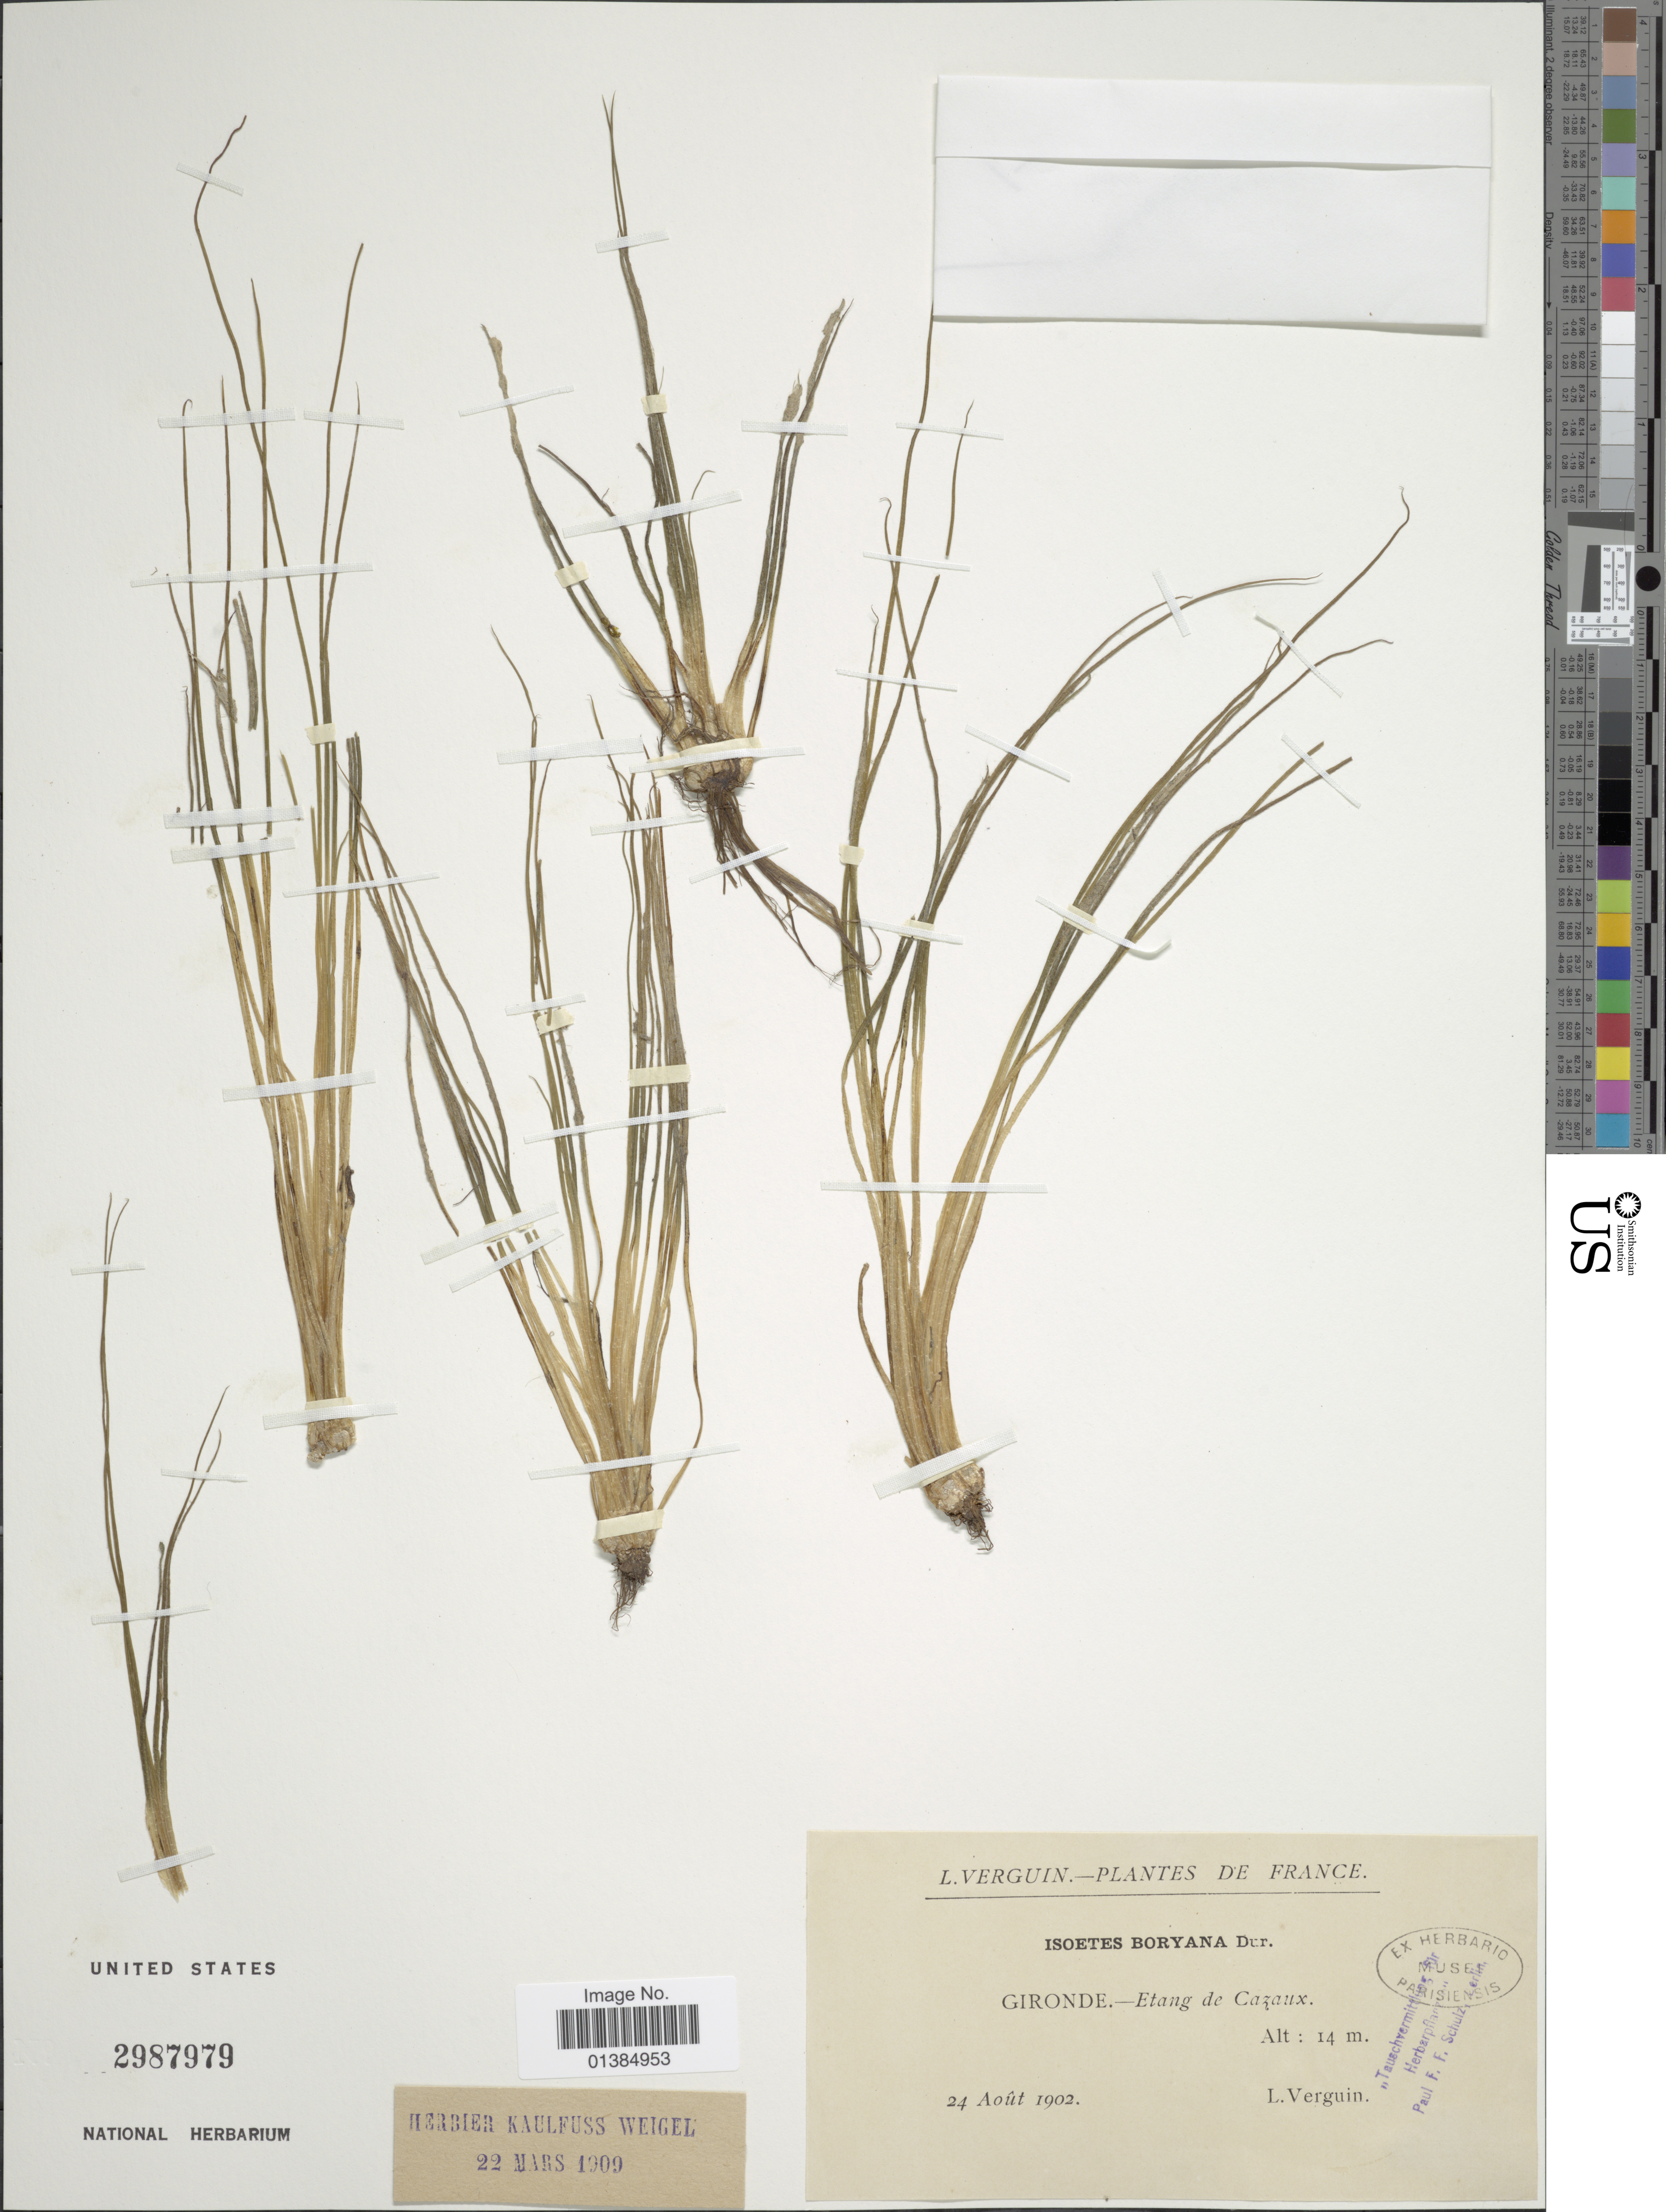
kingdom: Plantae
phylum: Tracheophyta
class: Lycopodiopsida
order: Isoetales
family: Isoetaceae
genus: Isoetes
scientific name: Isoetes boryana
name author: Durieu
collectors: L. Verguin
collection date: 1902-08-24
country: France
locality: Gironde: Etang de Cazaux.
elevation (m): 14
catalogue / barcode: US 2987979